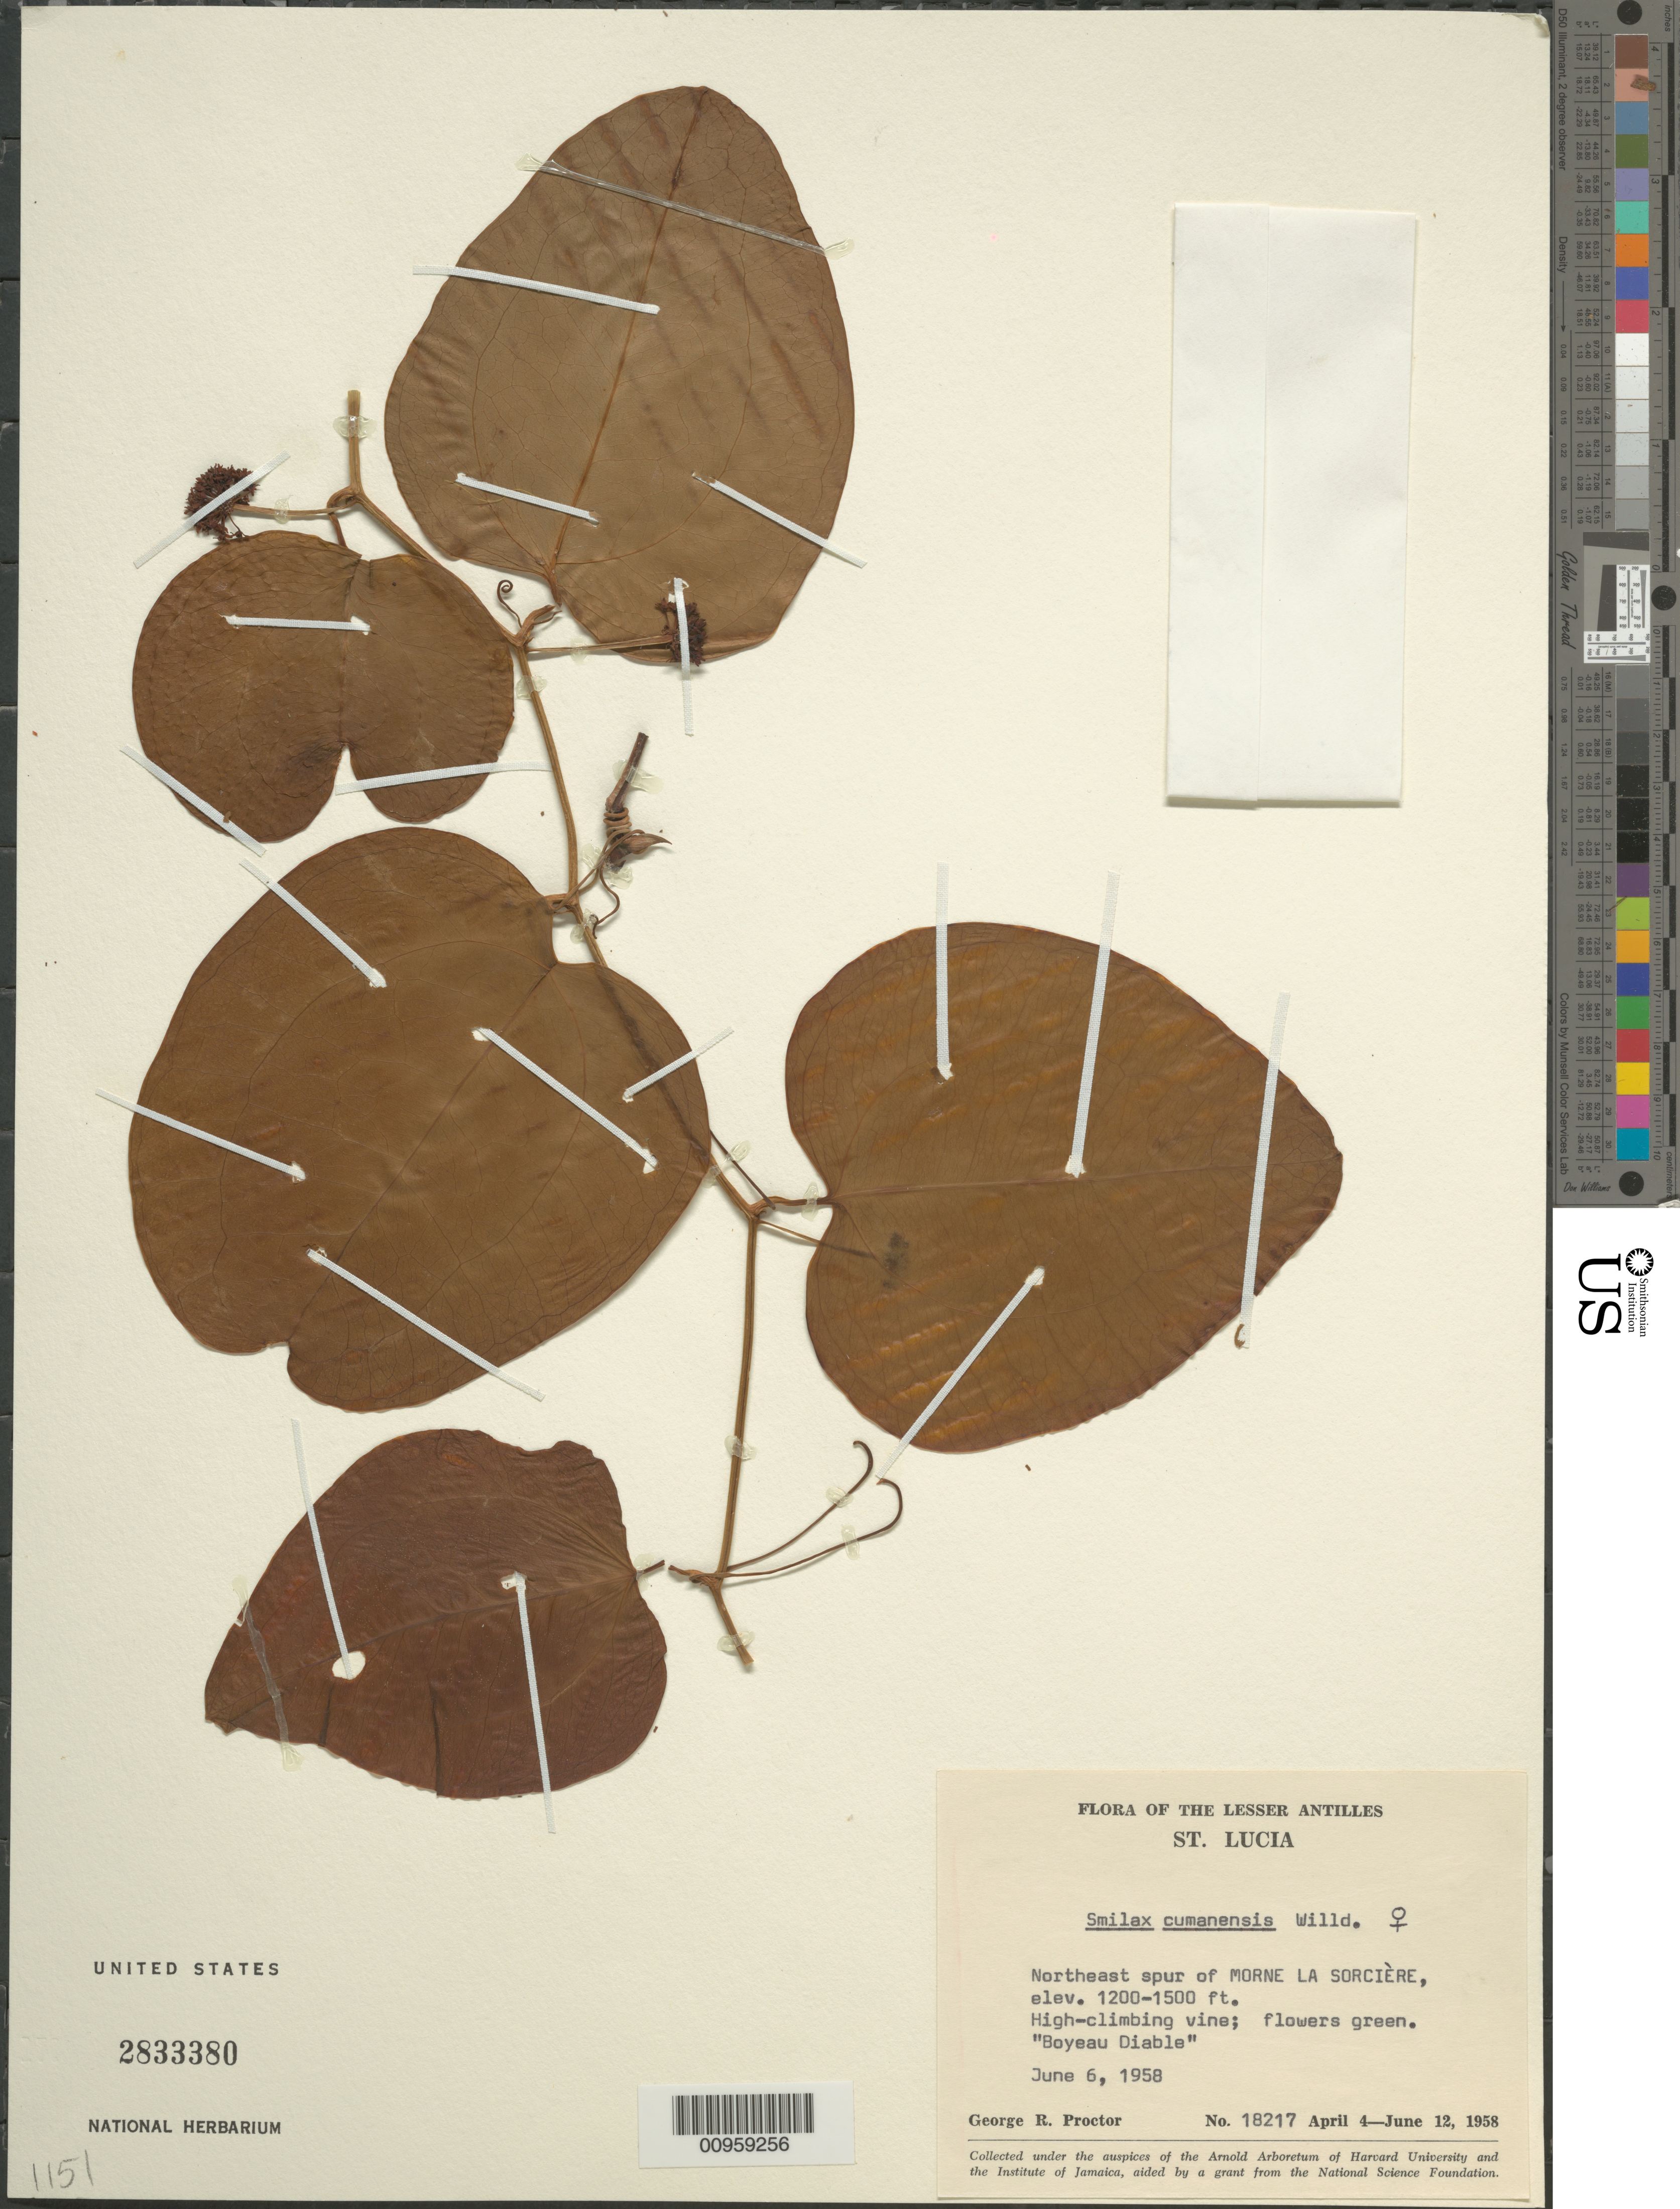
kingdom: Plantae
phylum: Tracheophyta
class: Liliopsida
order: Liliales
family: Smilacaceae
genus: Smilax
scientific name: Smilax cumanensis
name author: Humb. & Bonpl. ex Willd.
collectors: G. R. Proctor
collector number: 18217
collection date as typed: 06 Jun 1958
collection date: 1958-06-06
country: St. Lucia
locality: Northeast spur of Morne La Sorcière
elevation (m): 366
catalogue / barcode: US 2833380